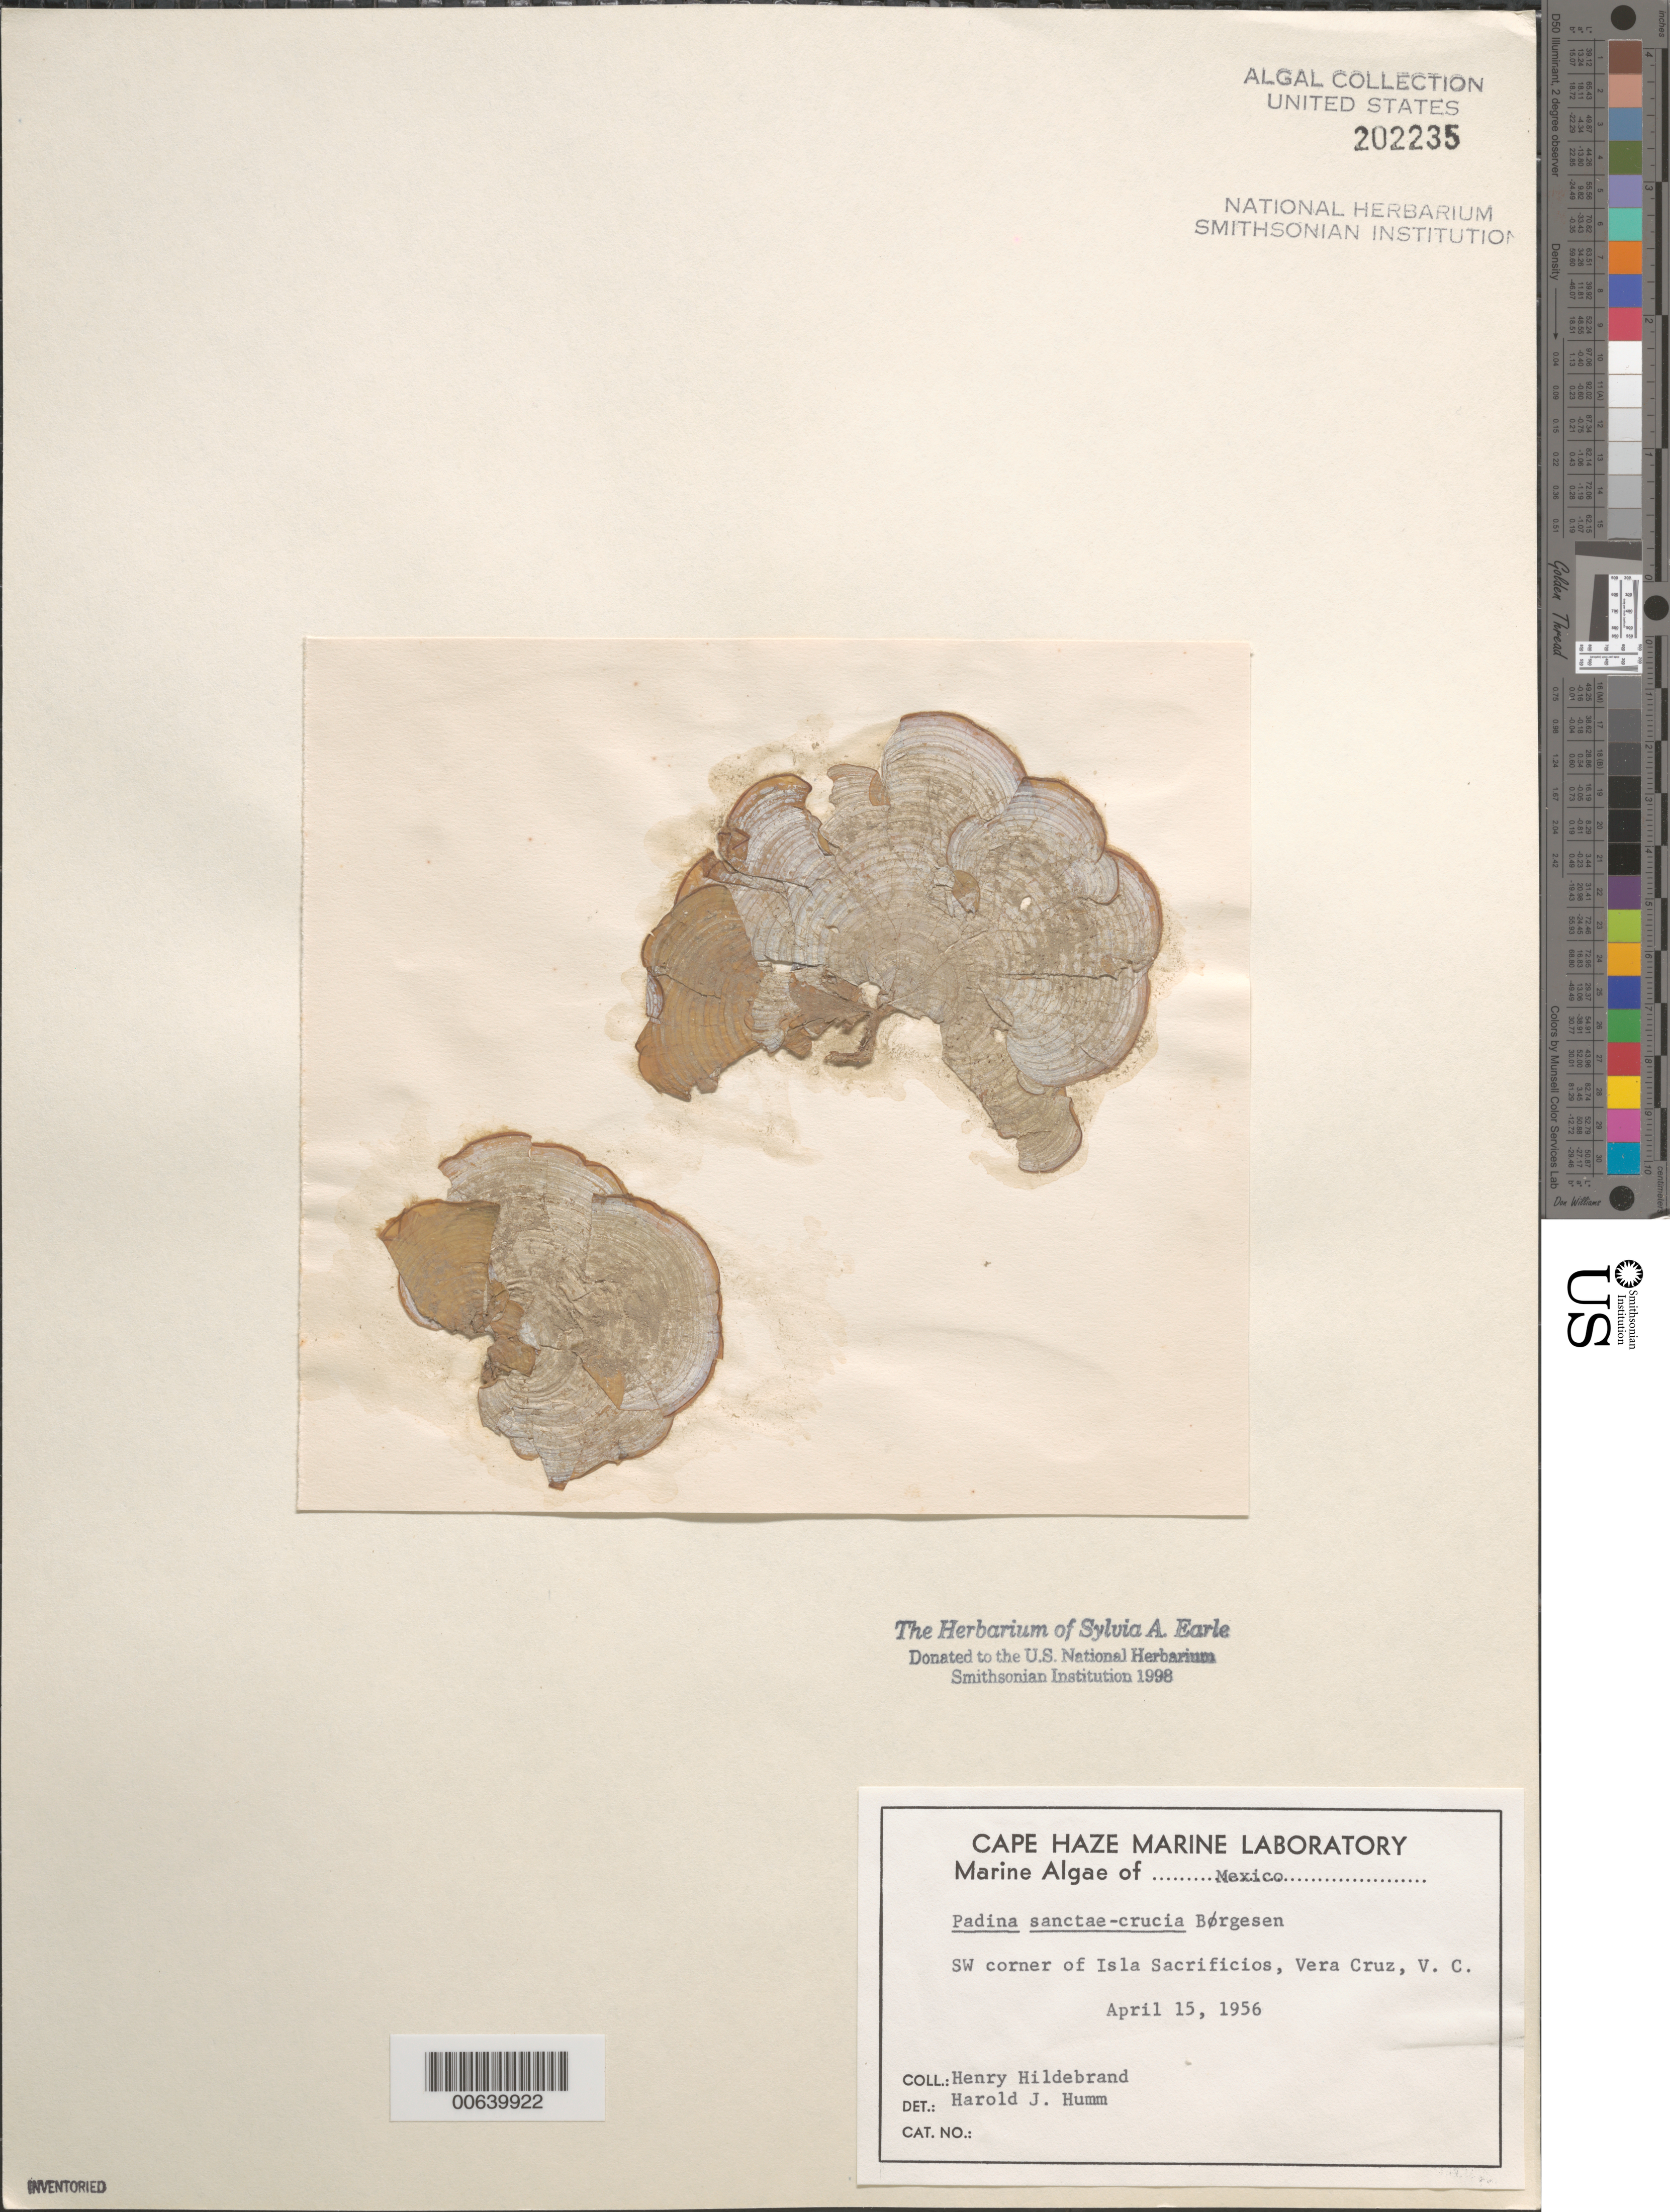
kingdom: Chromista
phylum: Ochrophyta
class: Phaeophyceae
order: Dictyotales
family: Dictyotaceae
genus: Padina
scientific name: Padina sanctae-crucis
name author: Børgesen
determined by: Humm, Harold J.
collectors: H. Hildebrand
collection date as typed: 15 Apr 1956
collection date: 1956-04-15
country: Mexico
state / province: Veracruz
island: Isla Sacrificios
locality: Veracruz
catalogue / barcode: US 202235